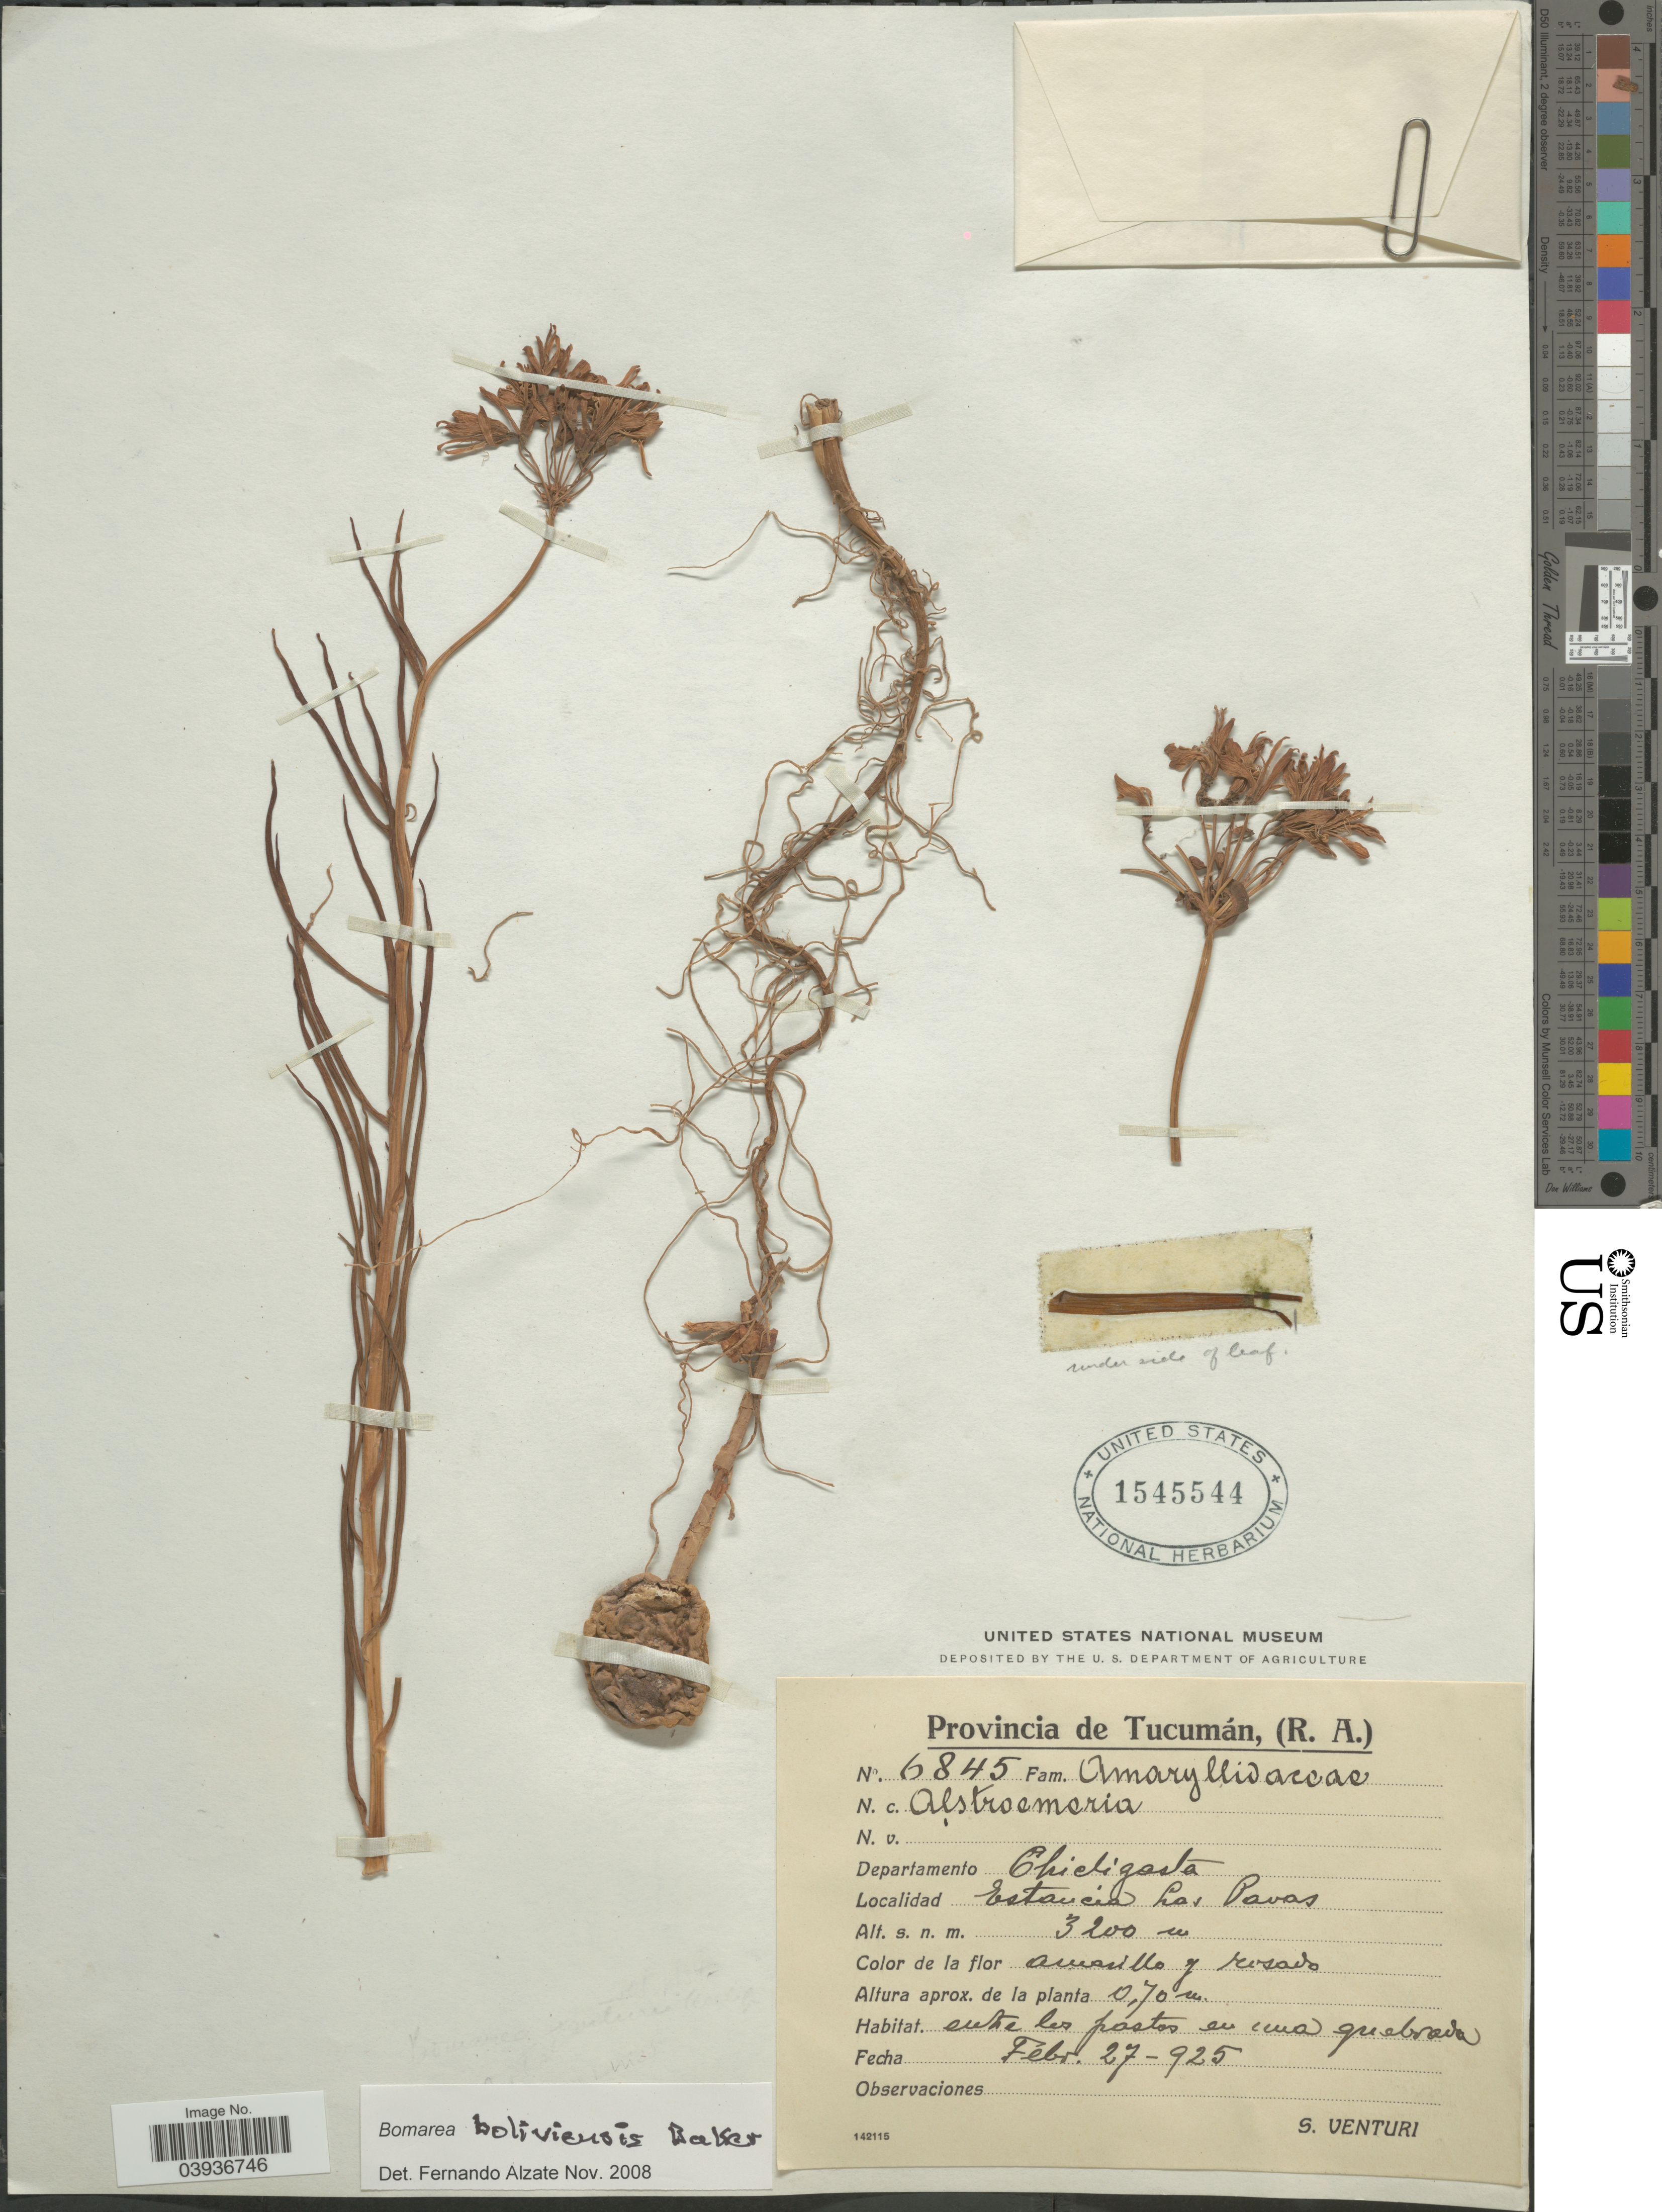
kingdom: Plantae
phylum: Tracheophyta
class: Liliopsida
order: Liliales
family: Alstroemeriaceae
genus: Bomarea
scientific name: Bomarea boliviensis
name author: Baker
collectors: S. Venturi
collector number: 6845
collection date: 1925-02-27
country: Argentina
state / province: Tucuman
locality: Departamento Chicligasta. Estancia Las Pavas.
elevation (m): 3200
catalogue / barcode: US 1545544